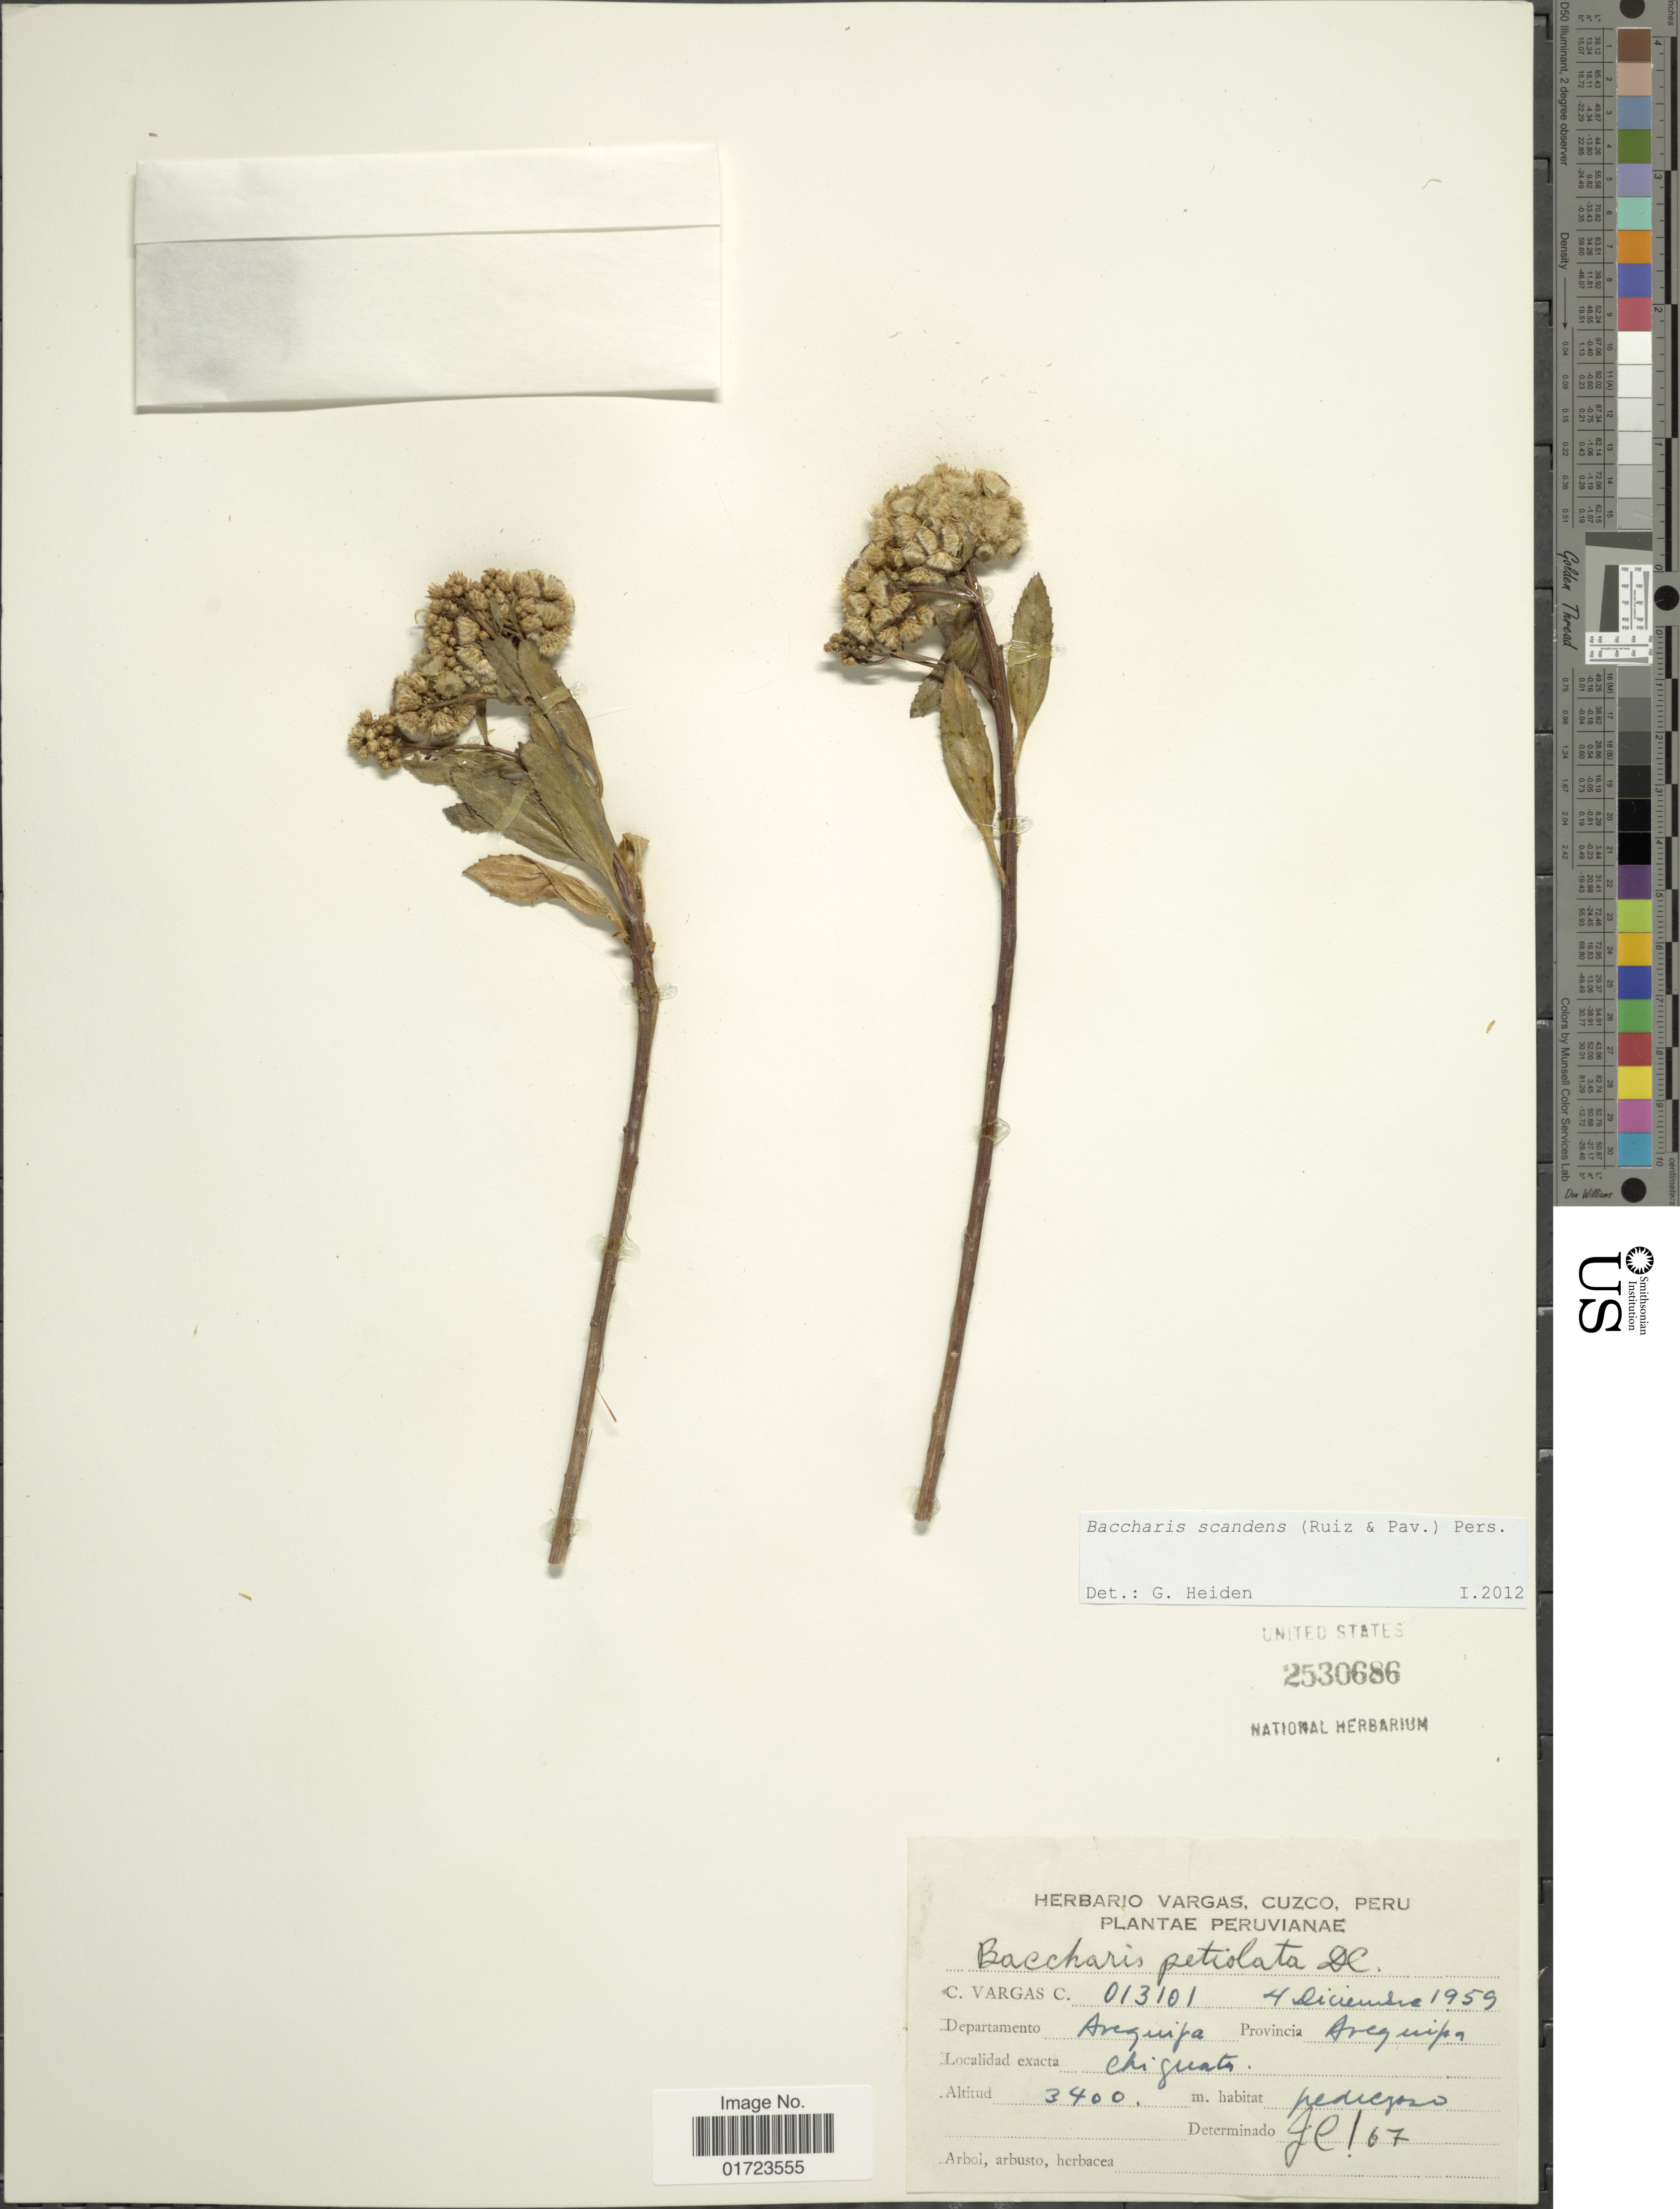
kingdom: Plantae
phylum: Tracheophyta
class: Magnoliopsida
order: Asterales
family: Asteraceae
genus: Baccharis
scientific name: Baccharis scandens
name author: (Ruiz & Pav.) Pers.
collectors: C. Vargas Calderón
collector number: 013101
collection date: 1959-12-04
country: Peru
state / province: Arequipa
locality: Departamento Arequipa., Provincia Arequipa. Chiguata.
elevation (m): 3400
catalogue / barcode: US 2530686